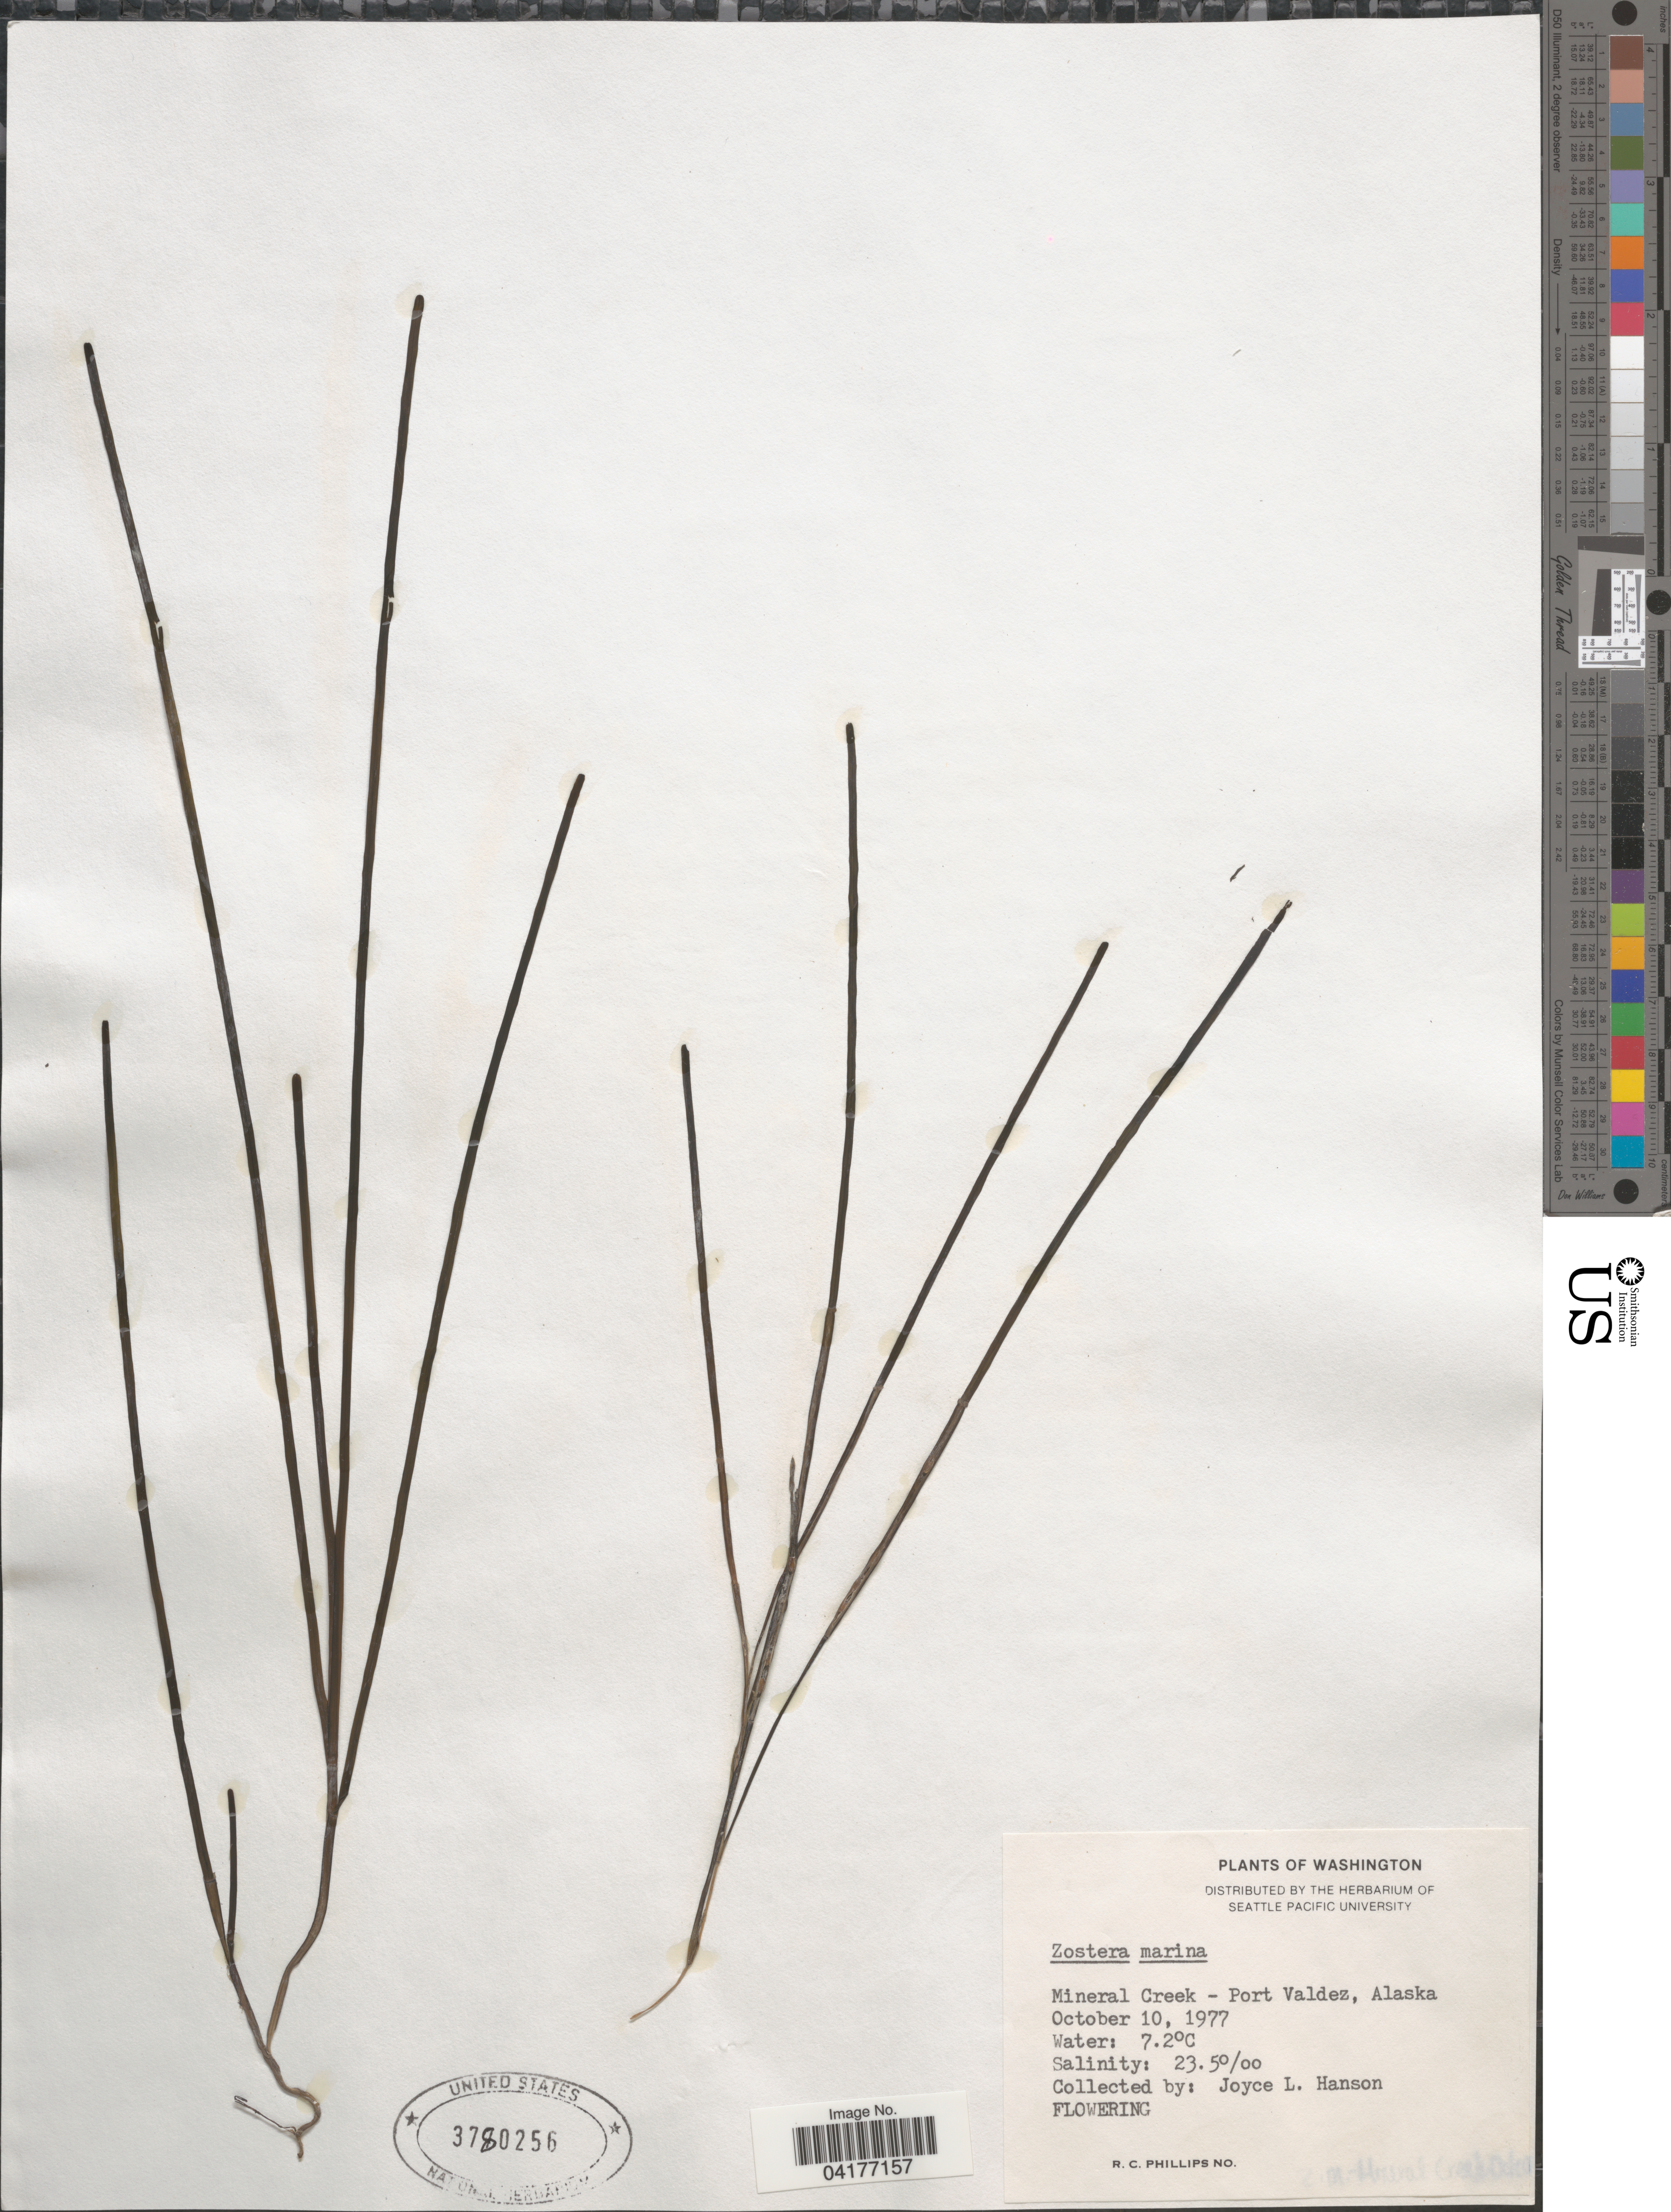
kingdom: Plantae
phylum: Tracheophyta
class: Liliopsida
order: Alismatales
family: Zosteraceae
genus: Zostera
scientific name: Zostera marina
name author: L.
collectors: J. Hanson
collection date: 1977-10-10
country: United States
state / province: Alaska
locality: Mineral Creek - Port Valdez.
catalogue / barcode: US 3780256